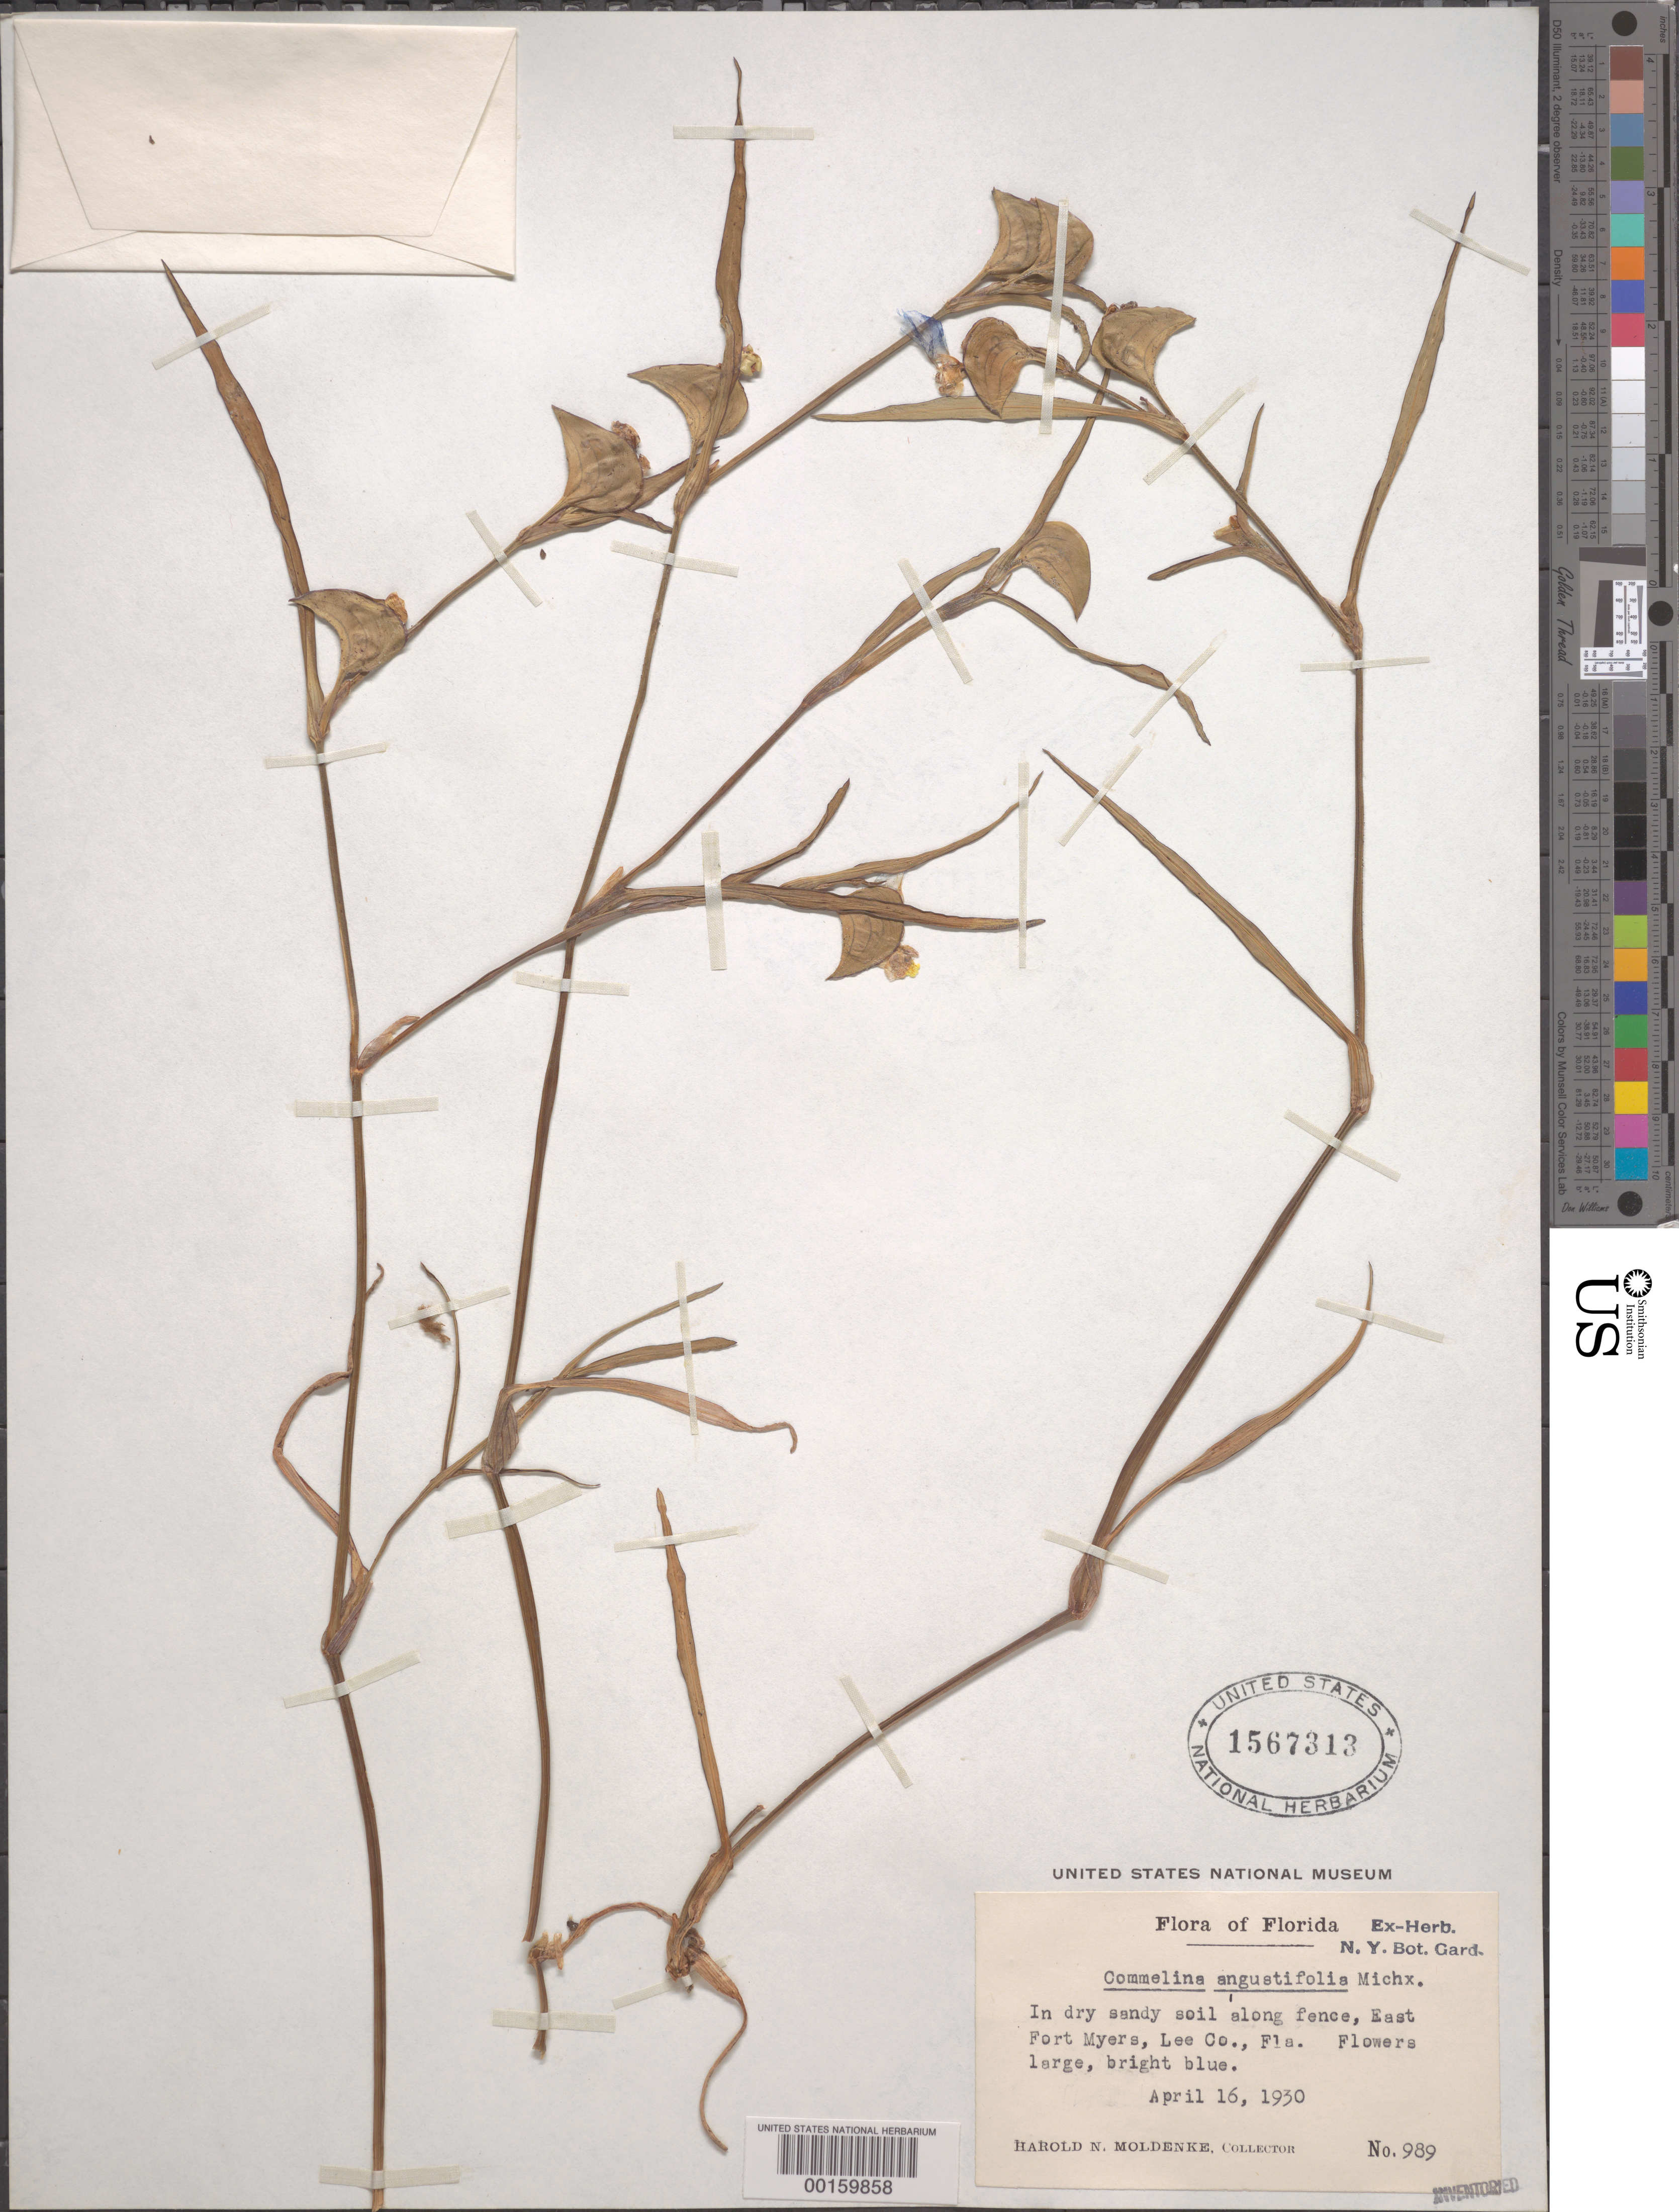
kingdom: Plantae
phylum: Tracheophyta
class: Liliopsida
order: Commelinales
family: Commelinaceae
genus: Commelina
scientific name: Commelina erecta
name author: L.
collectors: H. N. Moldenke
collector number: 989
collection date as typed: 16 Apr 1930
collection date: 1930-04-16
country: United States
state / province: Florida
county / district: Lee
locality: East fort myers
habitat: In dry sandy soil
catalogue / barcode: US 1567313